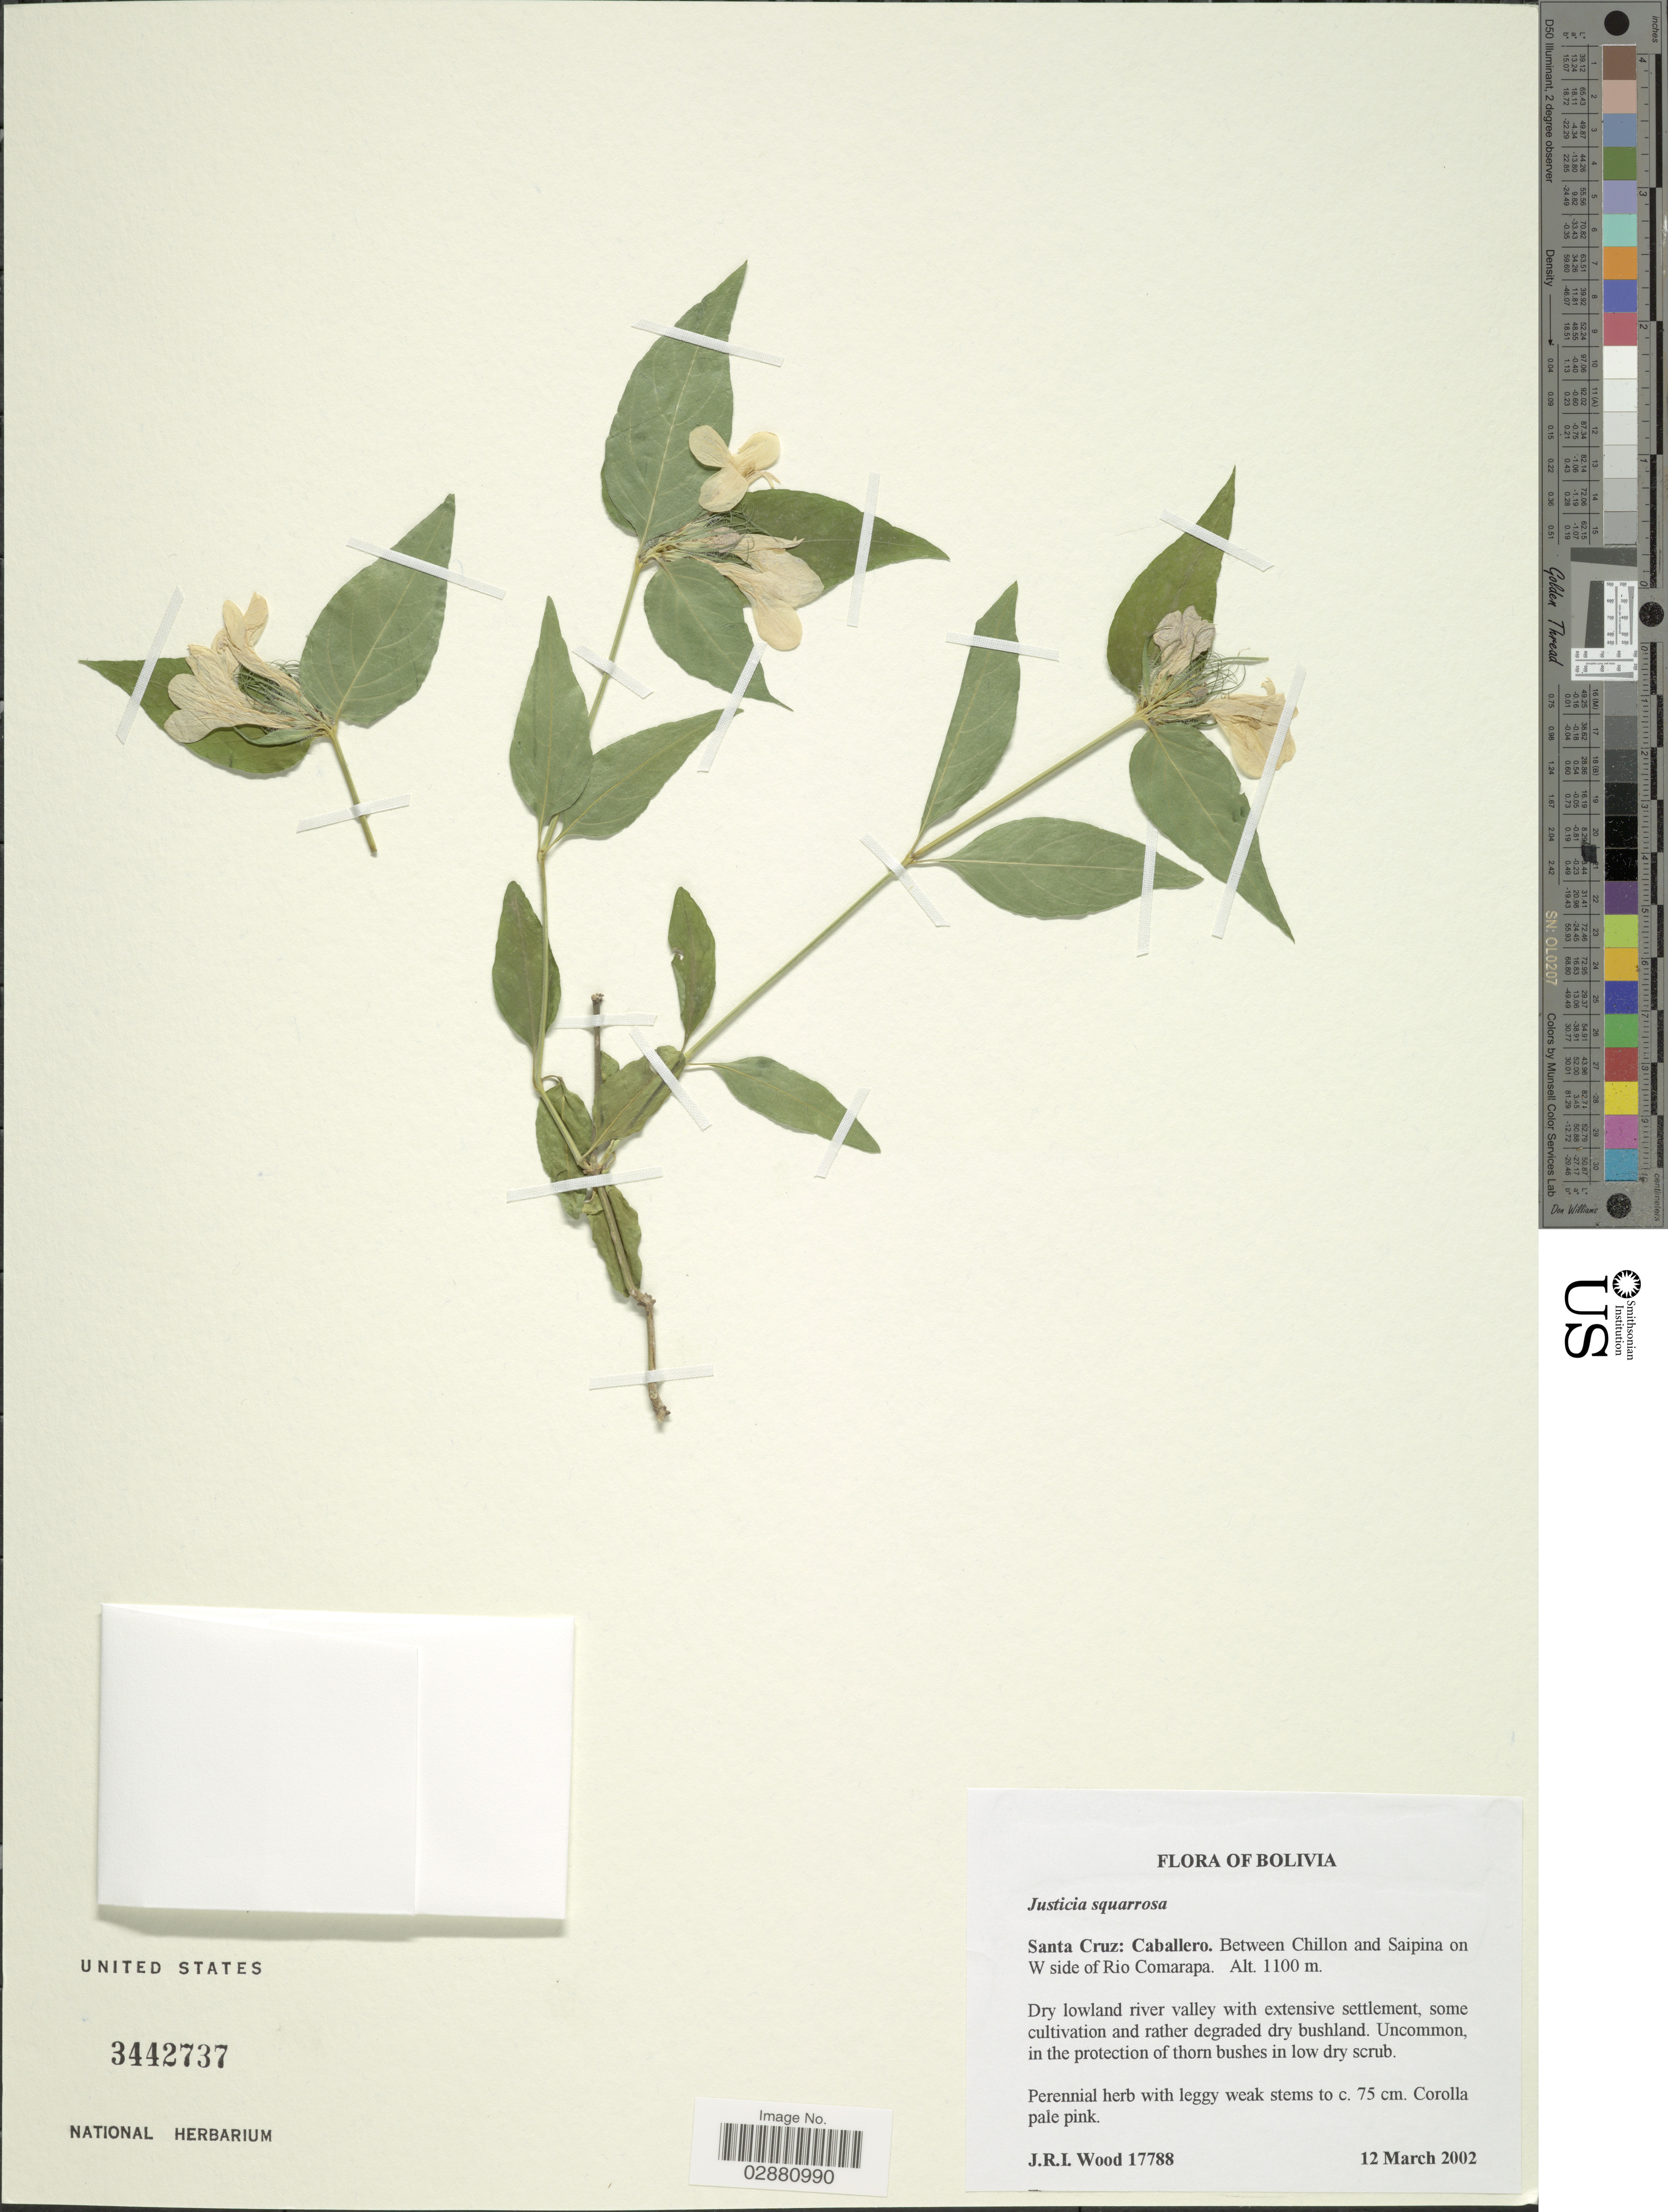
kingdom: Plantae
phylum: Tracheophyta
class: Magnoliopsida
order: Lamiales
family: Acanthaceae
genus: Justicia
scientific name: Justicia squarrosa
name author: Griseb.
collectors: J. R. I. Wood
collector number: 17788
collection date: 2002-03-12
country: Bolivia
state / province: Santa Cruz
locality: Caballero. Between Chillon and Saipina on W side of Rio Comarapa.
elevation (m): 1100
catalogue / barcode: US 3442737